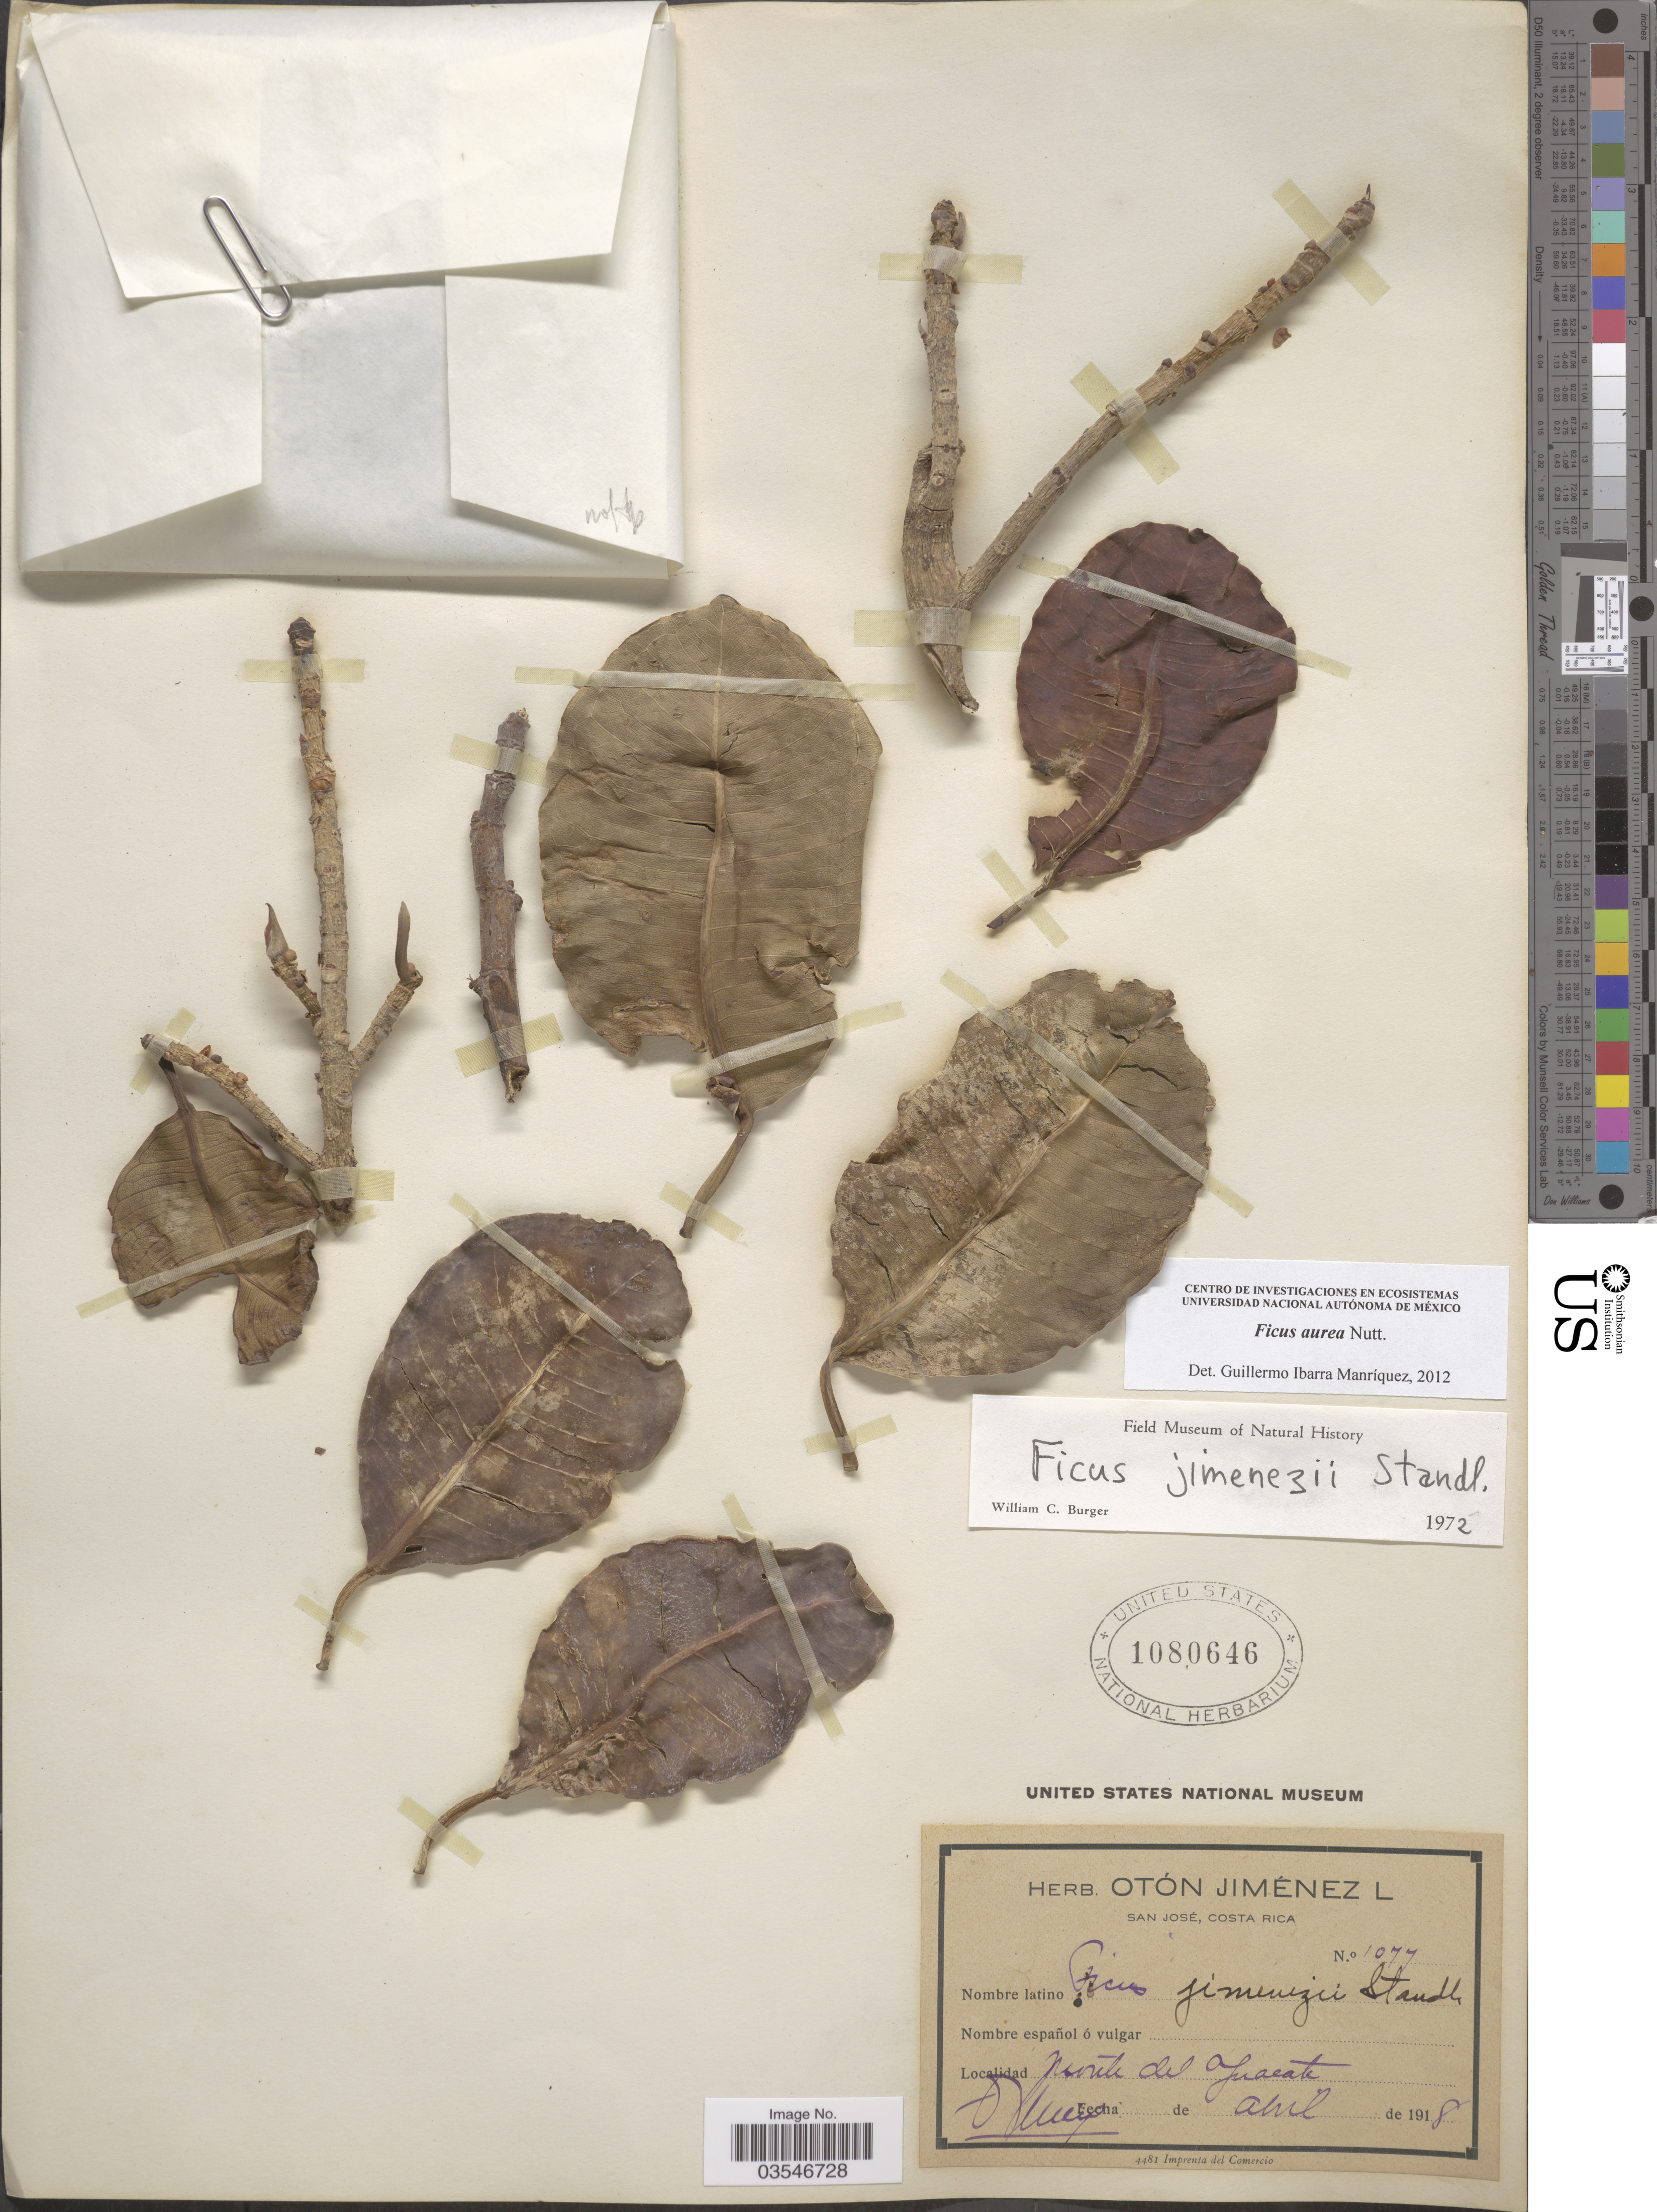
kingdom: Plantae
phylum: Tracheophyta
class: Magnoliopsida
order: Rosales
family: Moraceae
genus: Ficus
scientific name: Ficus aurea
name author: Nutt.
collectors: O. Jimenez L.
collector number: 1077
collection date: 1918-04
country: Costa Rica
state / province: Alajuela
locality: Monte del Aguacate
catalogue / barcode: US 1080646